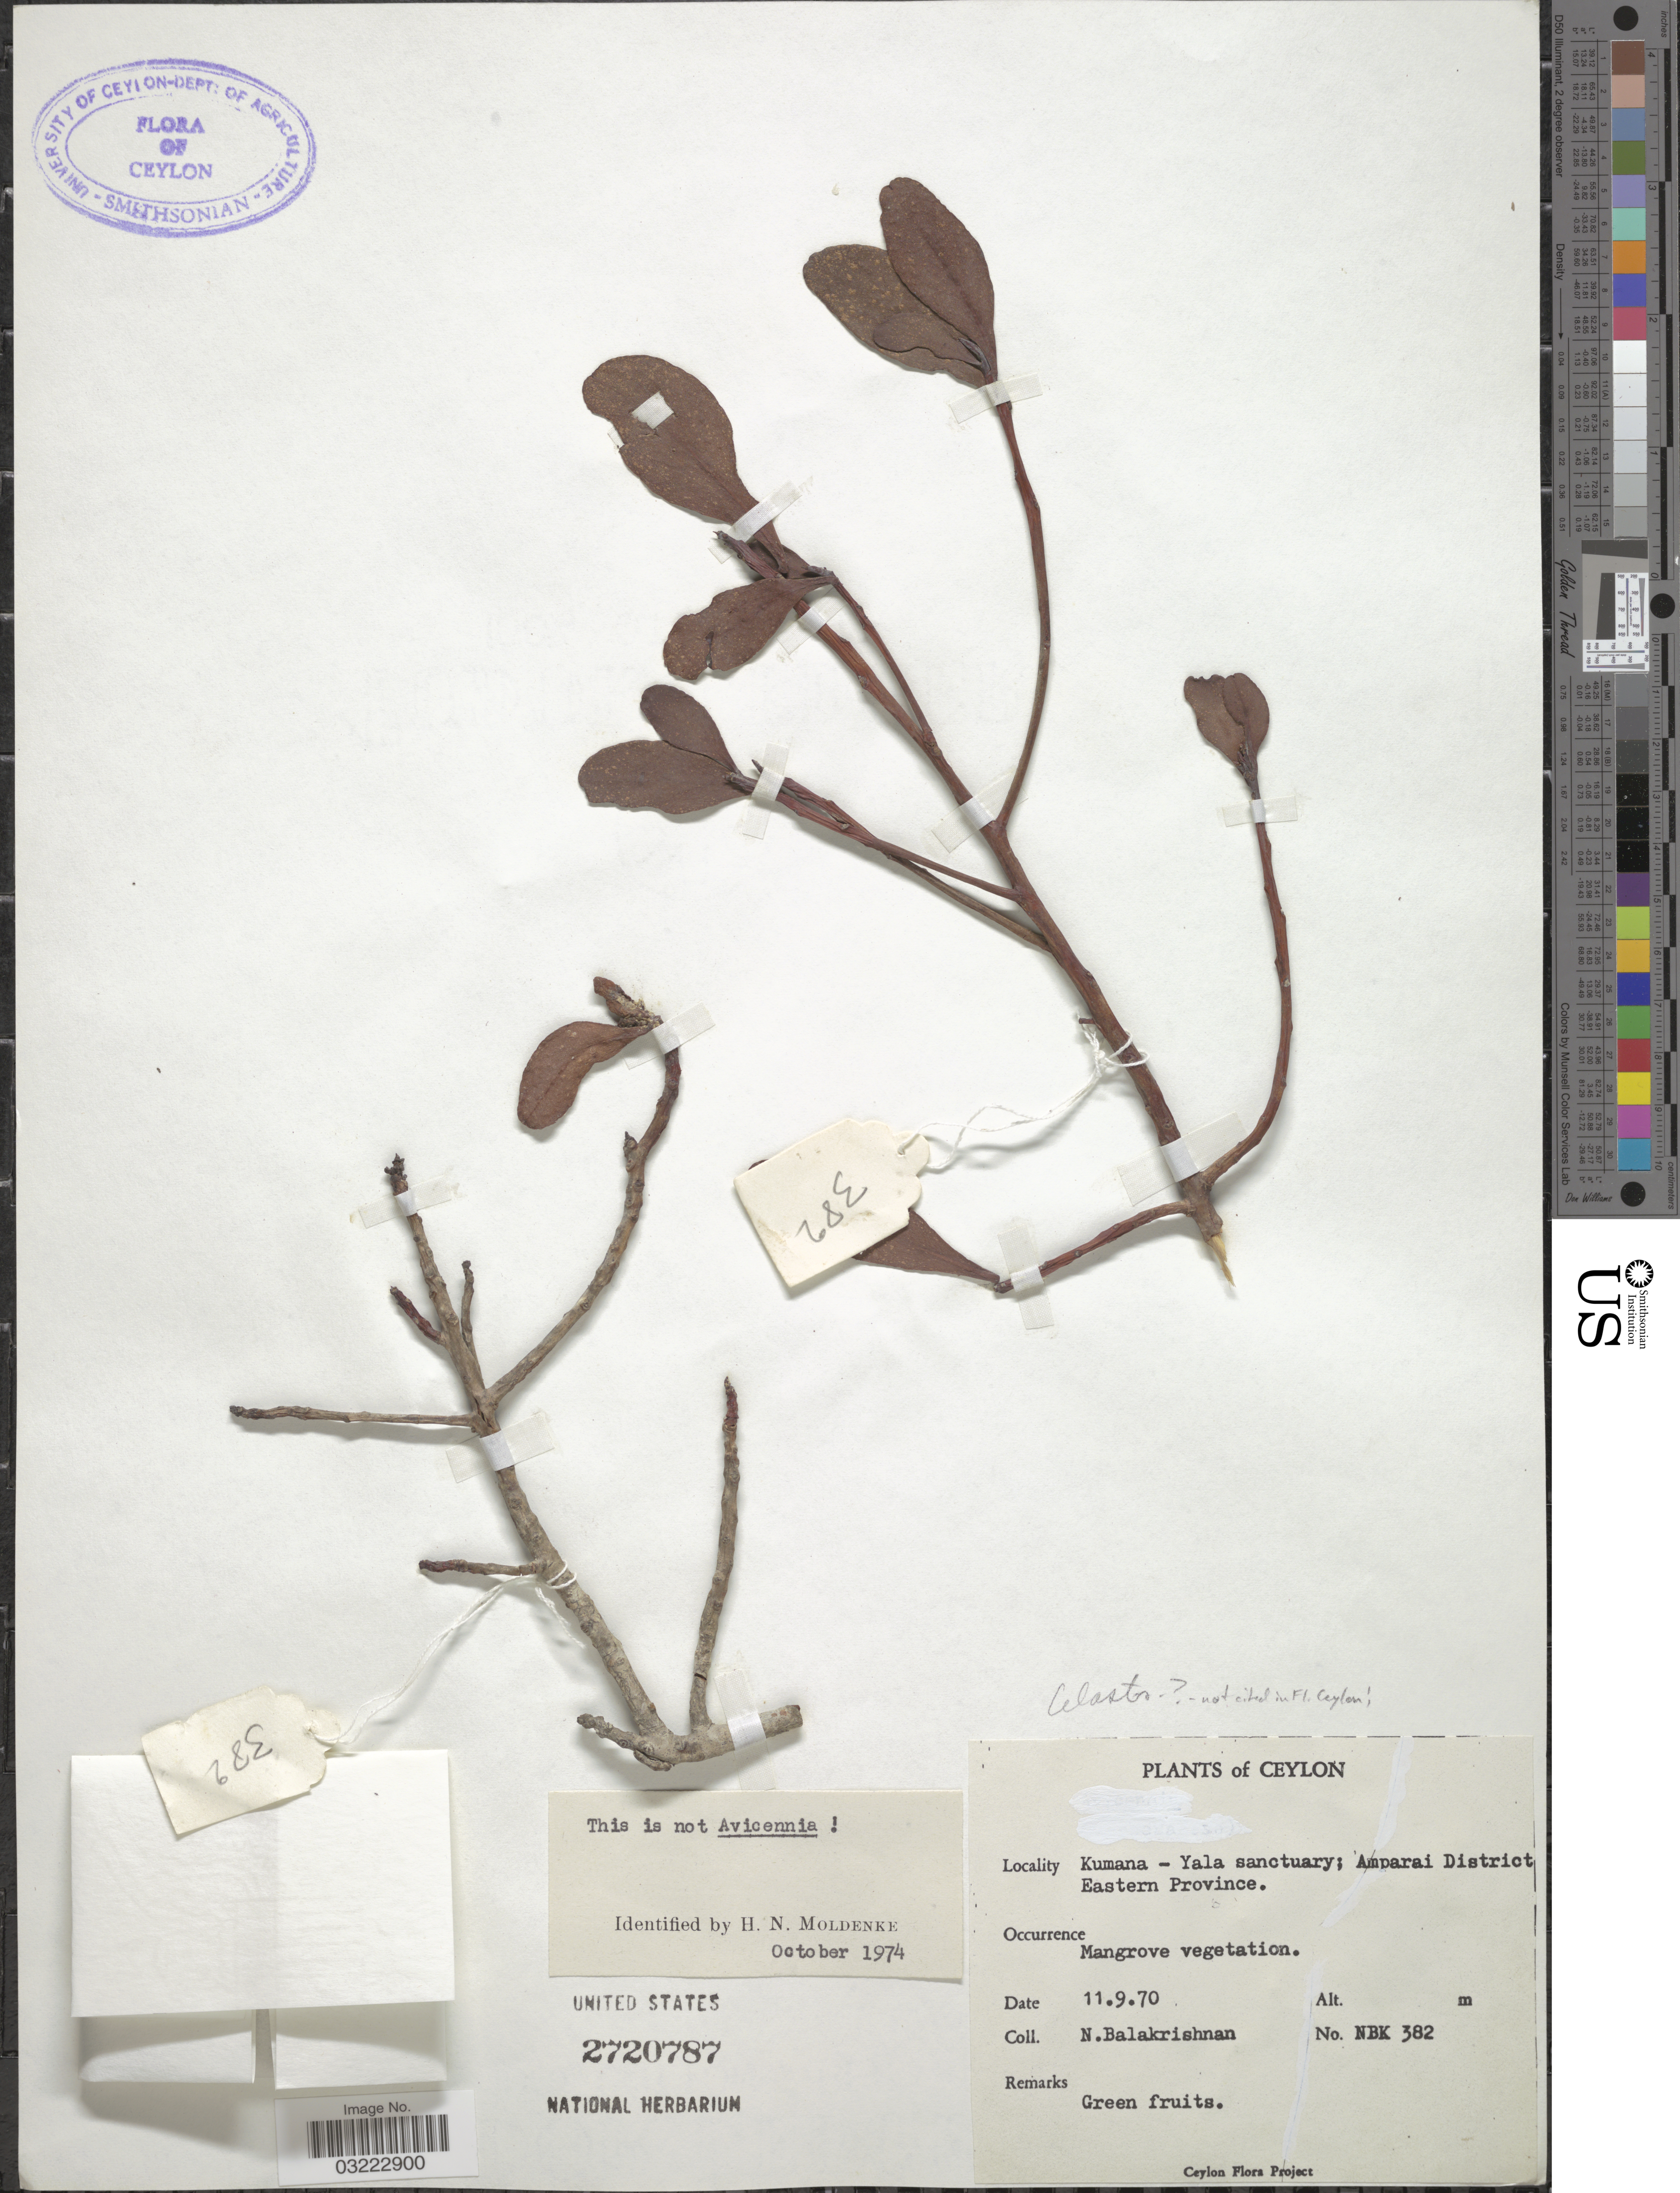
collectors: N. Balakrishnan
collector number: NBK 382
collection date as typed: Transcribed d/m/y: 11/9/70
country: Sri Lanka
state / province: Eastern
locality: Ceylon. Kumana - Yala sanctuary; Amparai District.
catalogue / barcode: US 2720787